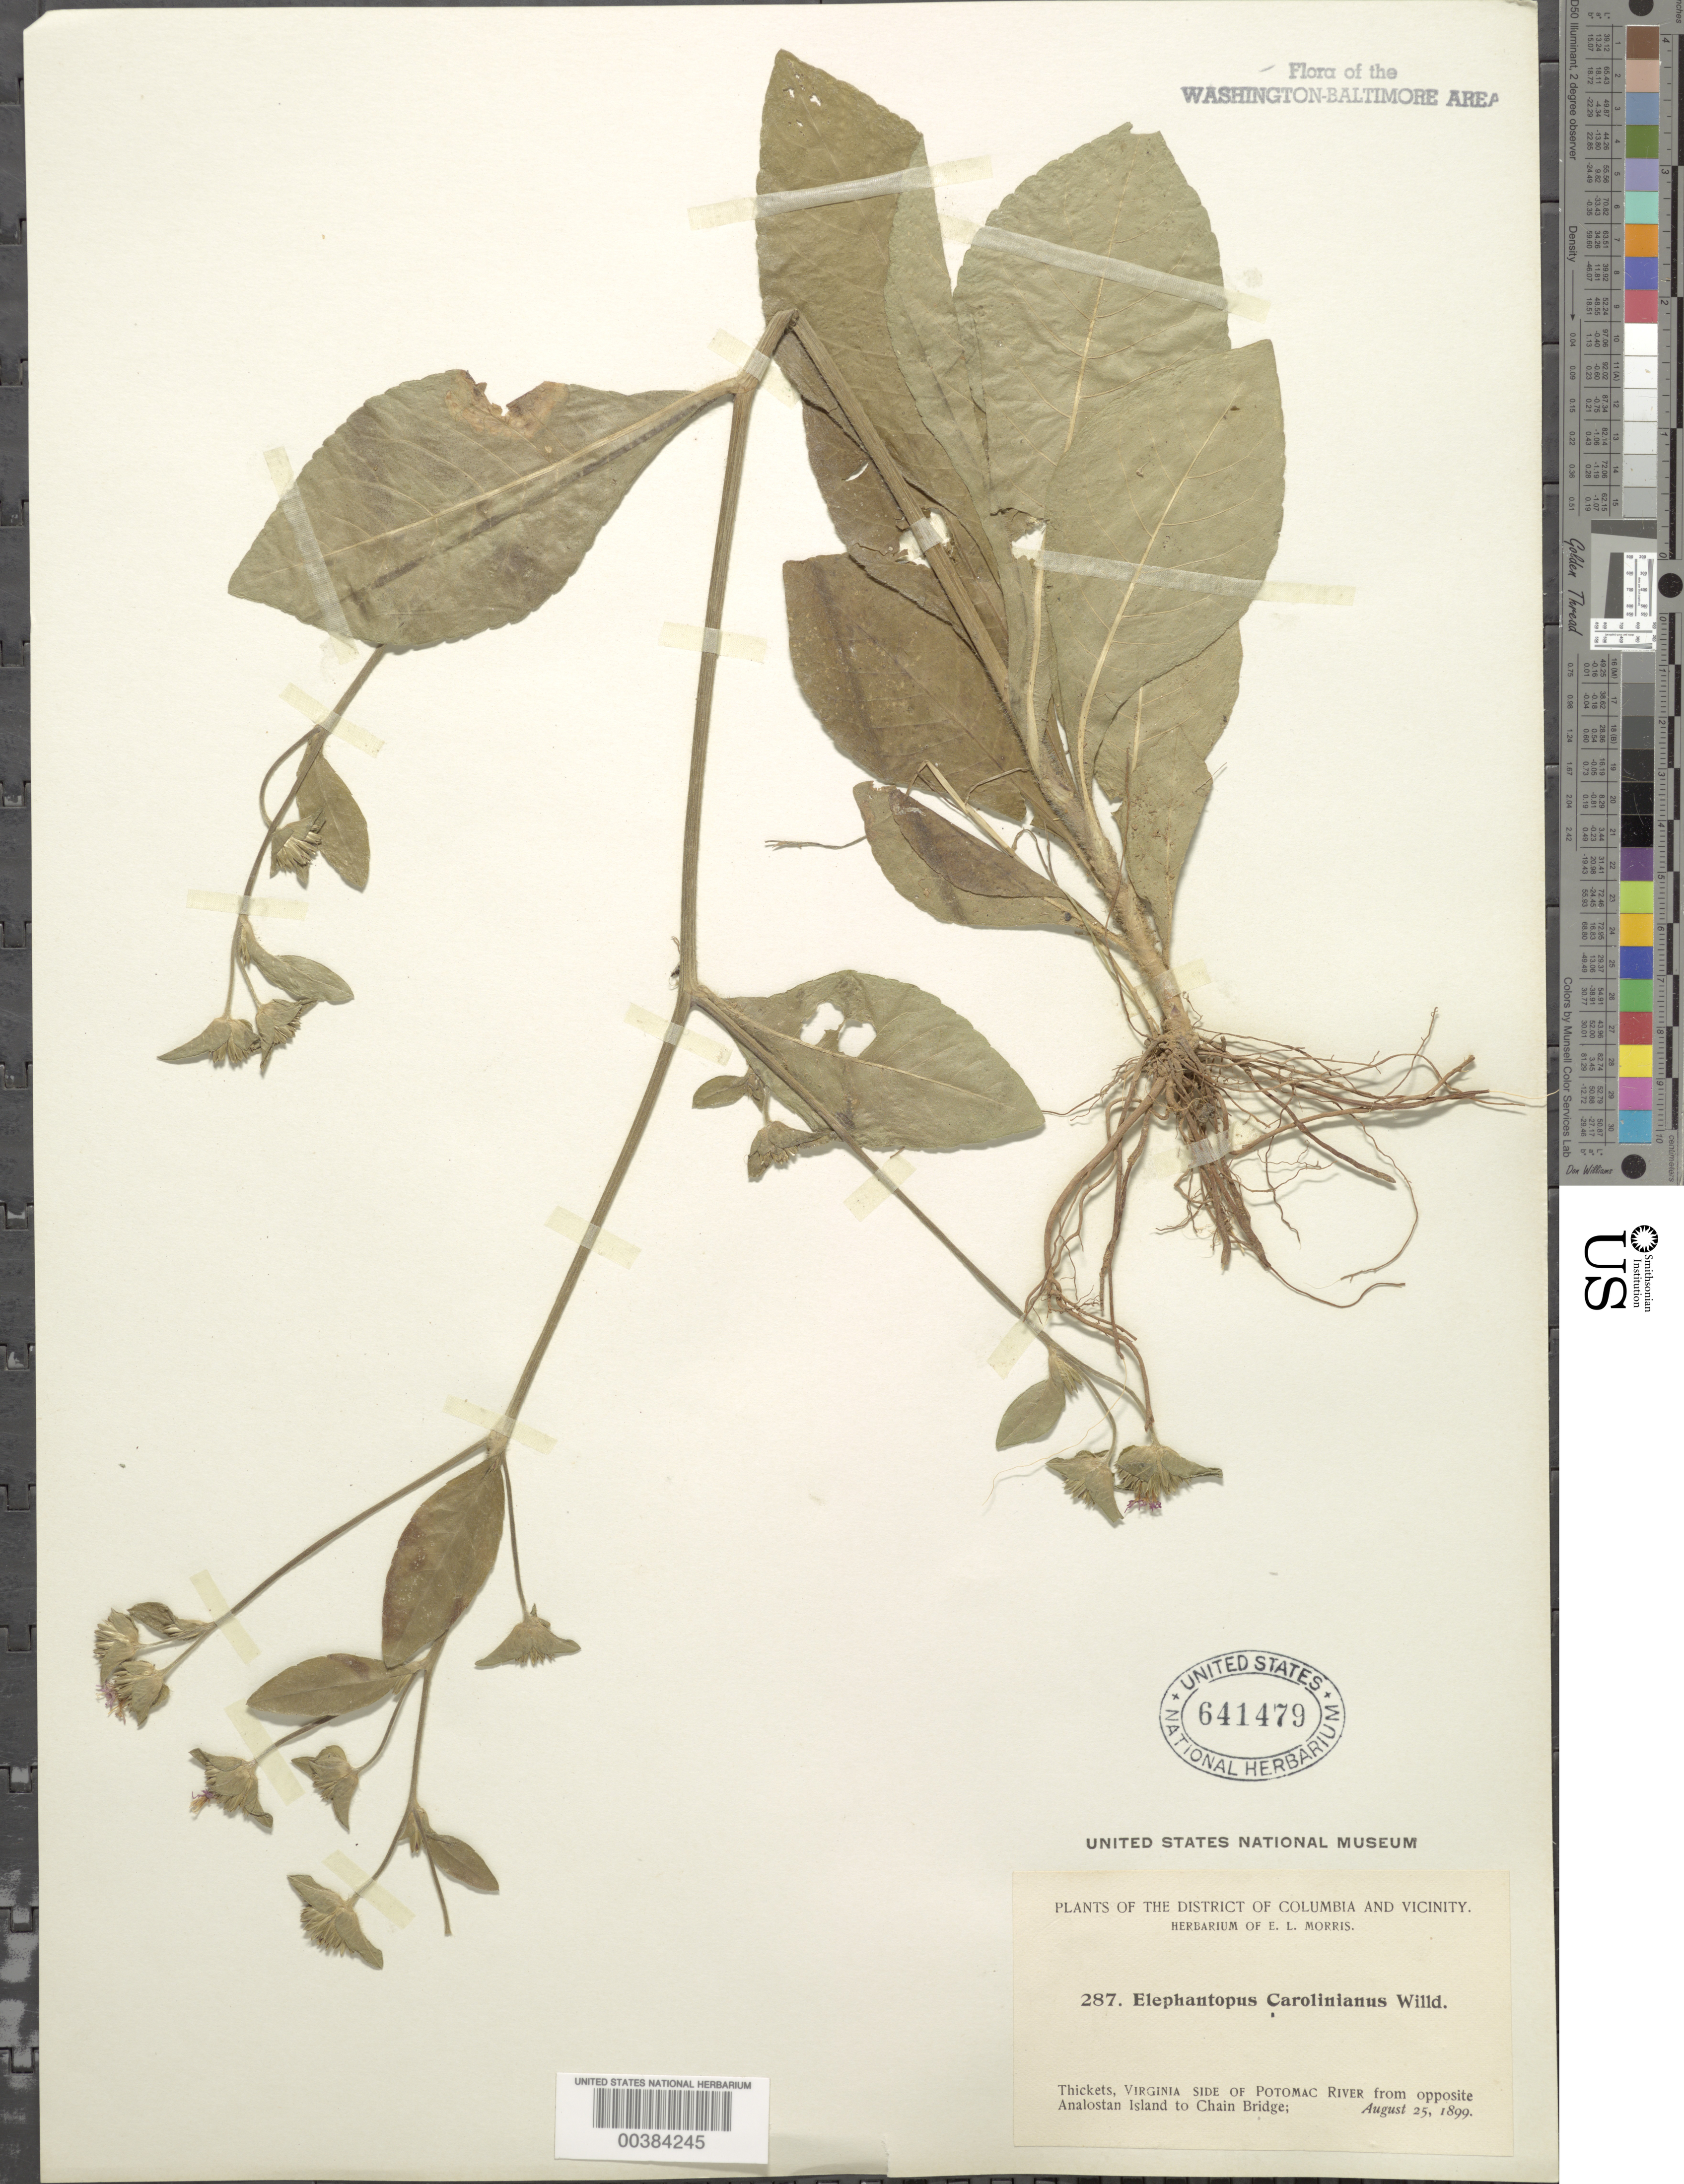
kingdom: Plantae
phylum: Tracheophyta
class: Magnoliopsida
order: Asterales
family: Asteraceae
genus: Elephantopus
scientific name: Elephantopus carolinianus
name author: Raeusch.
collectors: E. L. Morris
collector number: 287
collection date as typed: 25 Aug 1899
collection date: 1899-08-25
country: United States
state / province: Virginia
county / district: Arlington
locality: Virginia shore from Roosevelt Island to Chain Bridge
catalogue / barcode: US 641479